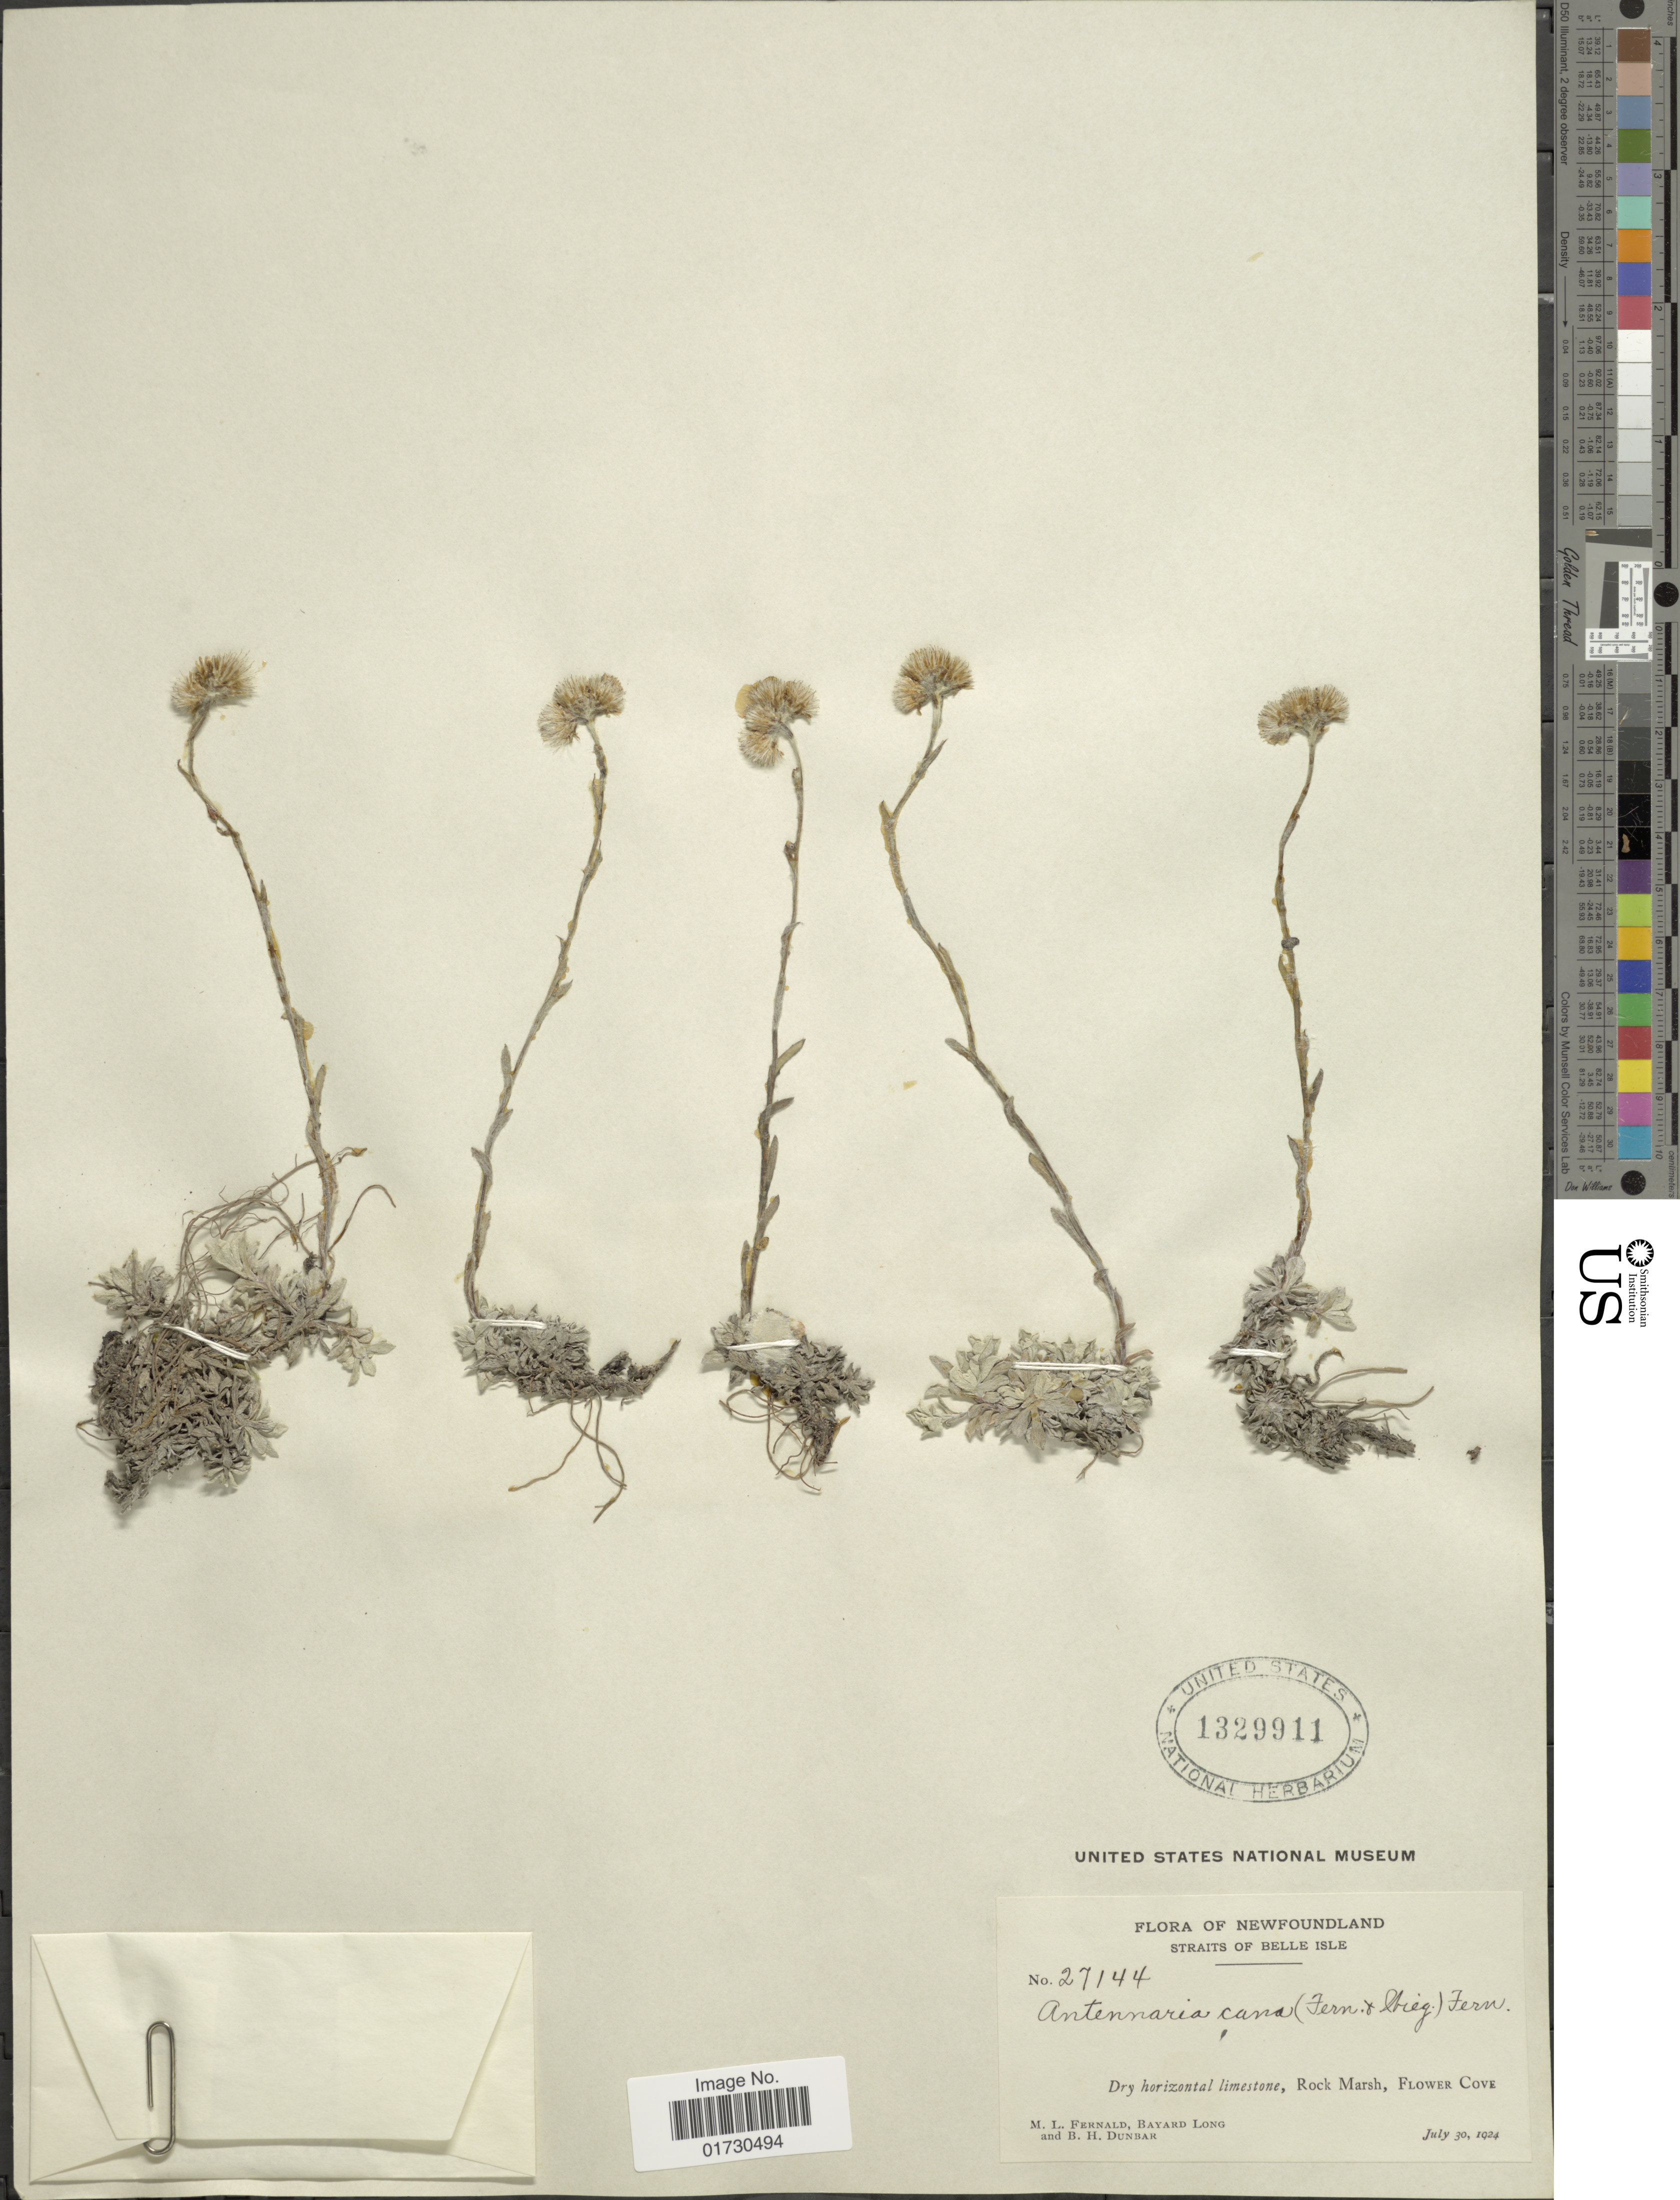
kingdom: Plantae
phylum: Tracheophyta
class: Magnoliopsida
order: Asterales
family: Asteraceae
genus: Antennaria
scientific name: Antennaria cana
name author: (Fernald & Wiegand) Fernald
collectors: M. L. Fernald, B. Long & B. Dunbar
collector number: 27144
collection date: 1924-07-30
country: Canada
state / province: Newfoundland and Labrador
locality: Straits of Belle Isle, Rock Marsh, Flower Cove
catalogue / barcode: US 1329911